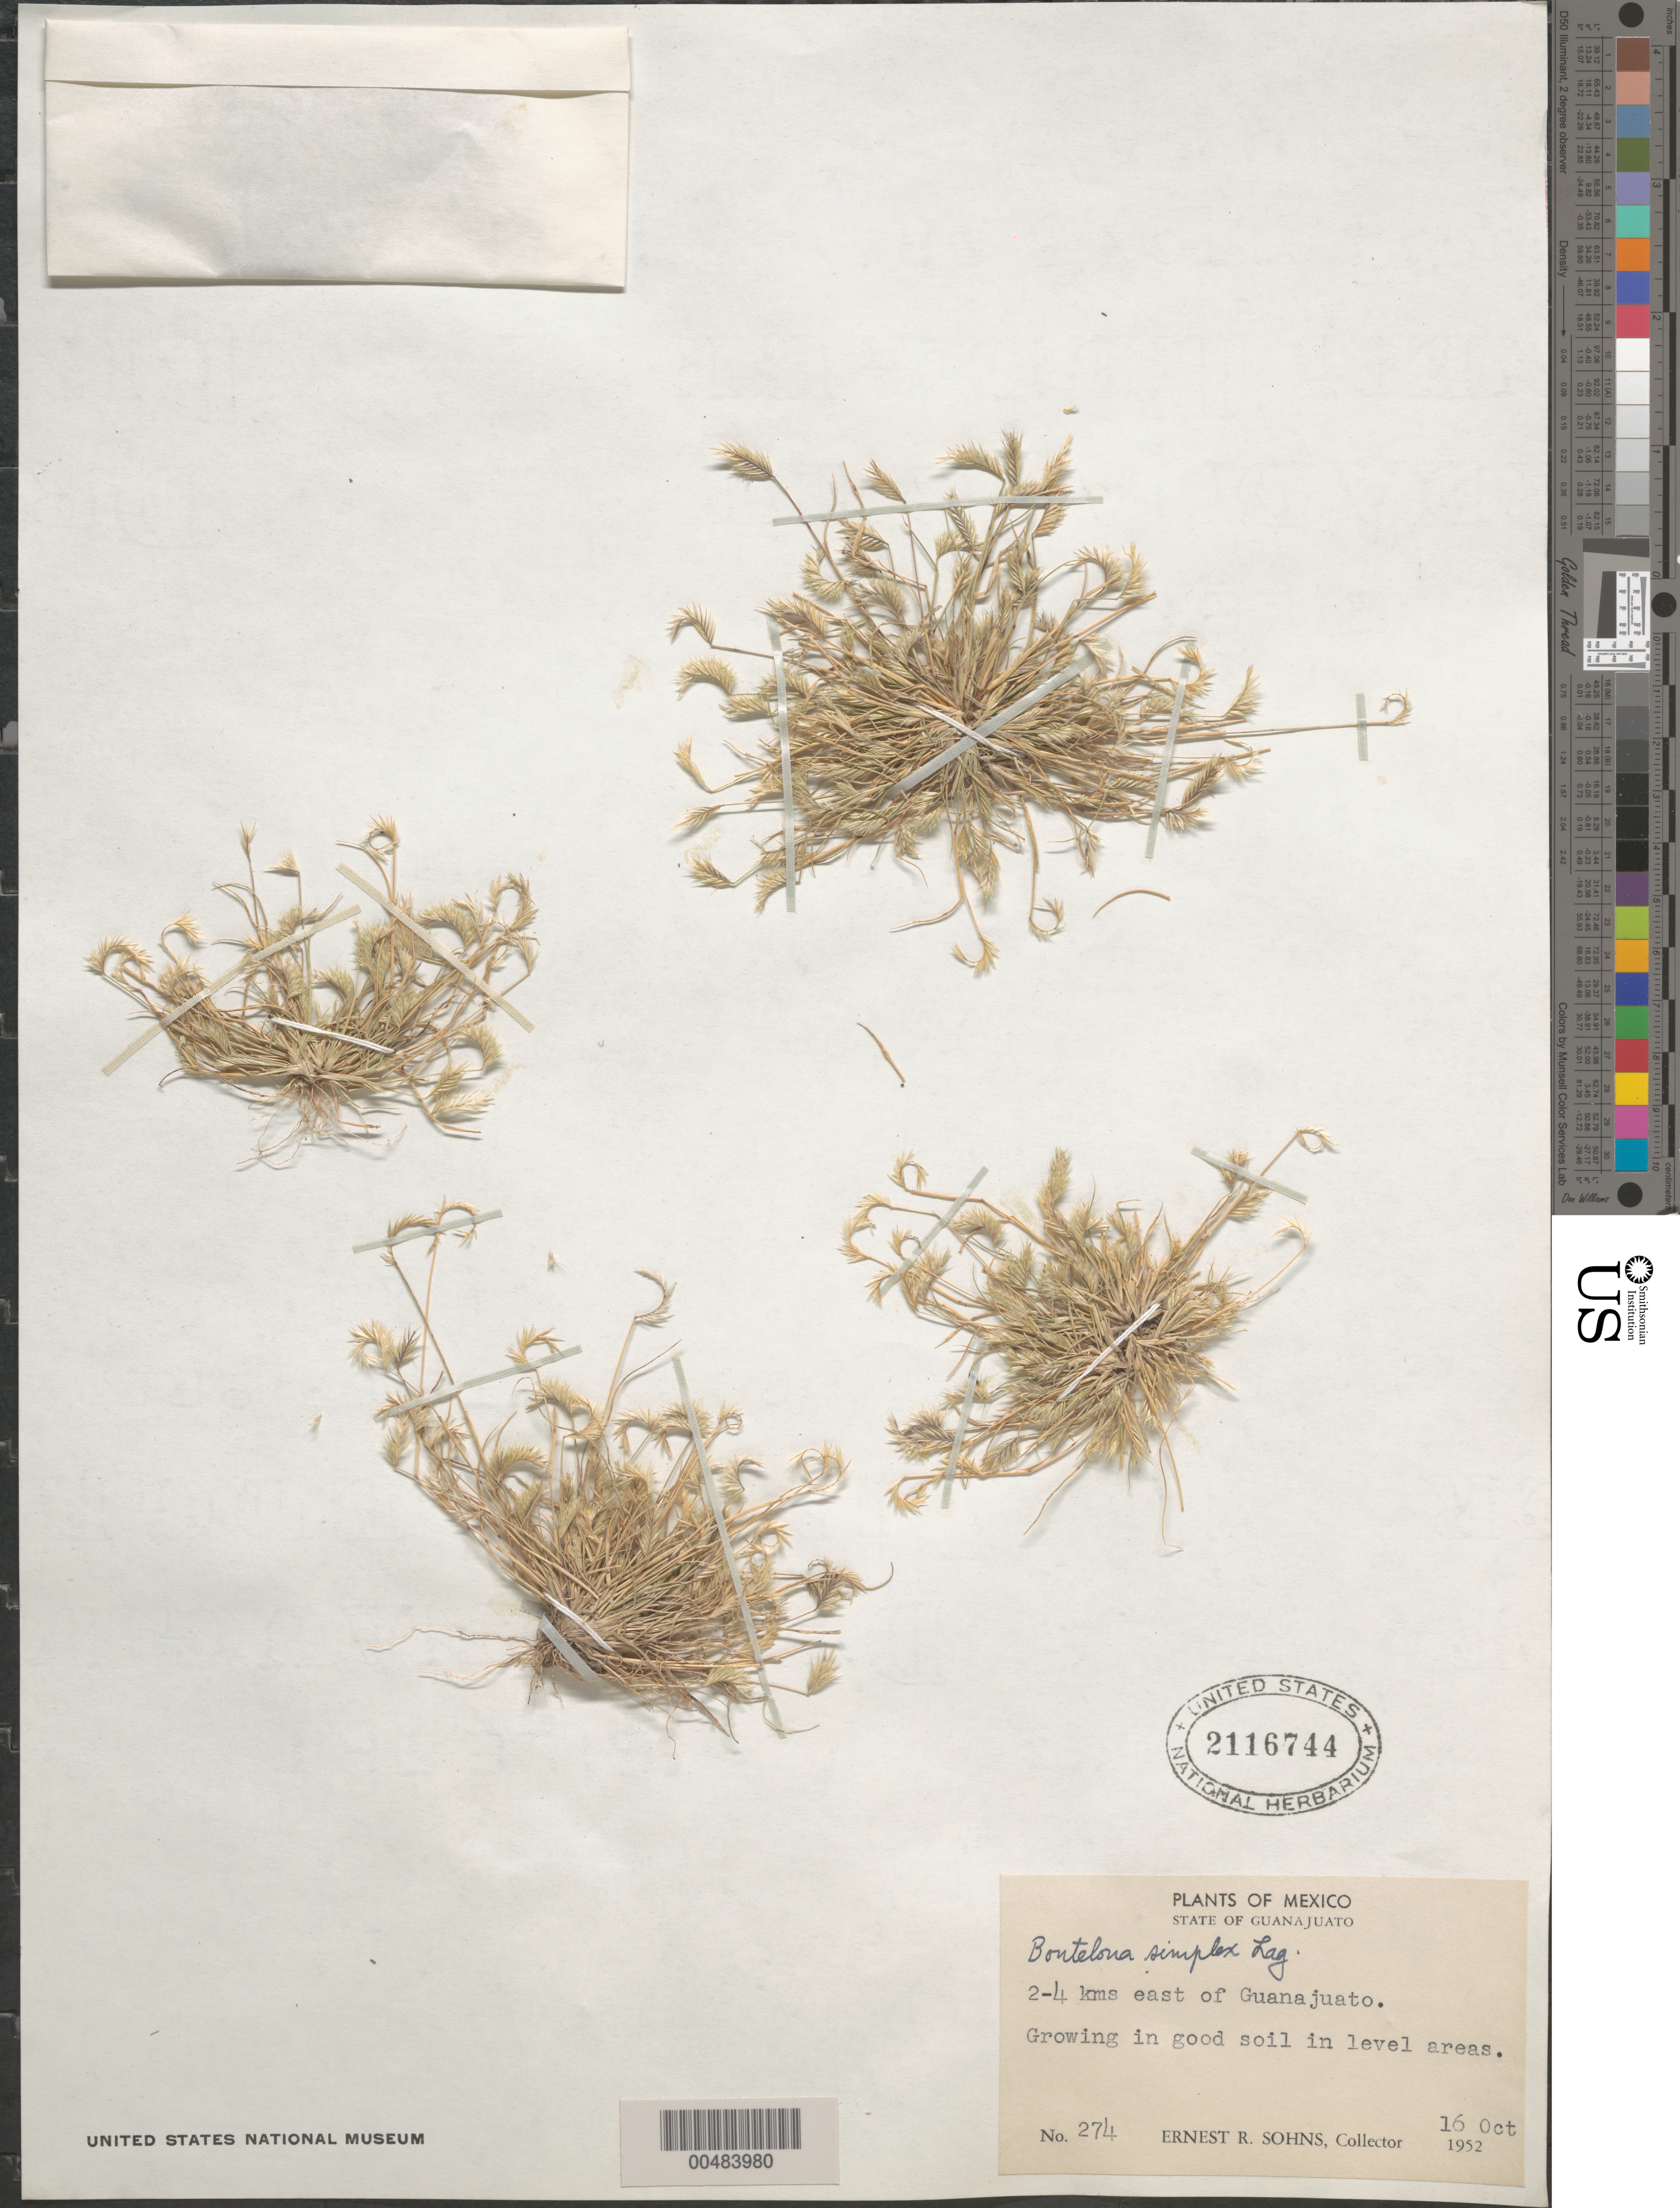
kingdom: Plantae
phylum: Tracheophyta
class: Liliopsida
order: Poales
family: Poaceae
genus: Bouteloua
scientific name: Bouteloua simplex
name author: Lag.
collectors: E. R. Sohns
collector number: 274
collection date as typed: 16 Oct 1952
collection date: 1952-10-16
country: Mexico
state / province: Guanajuato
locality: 2-4 km E of Guanajuato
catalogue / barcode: US 2116744